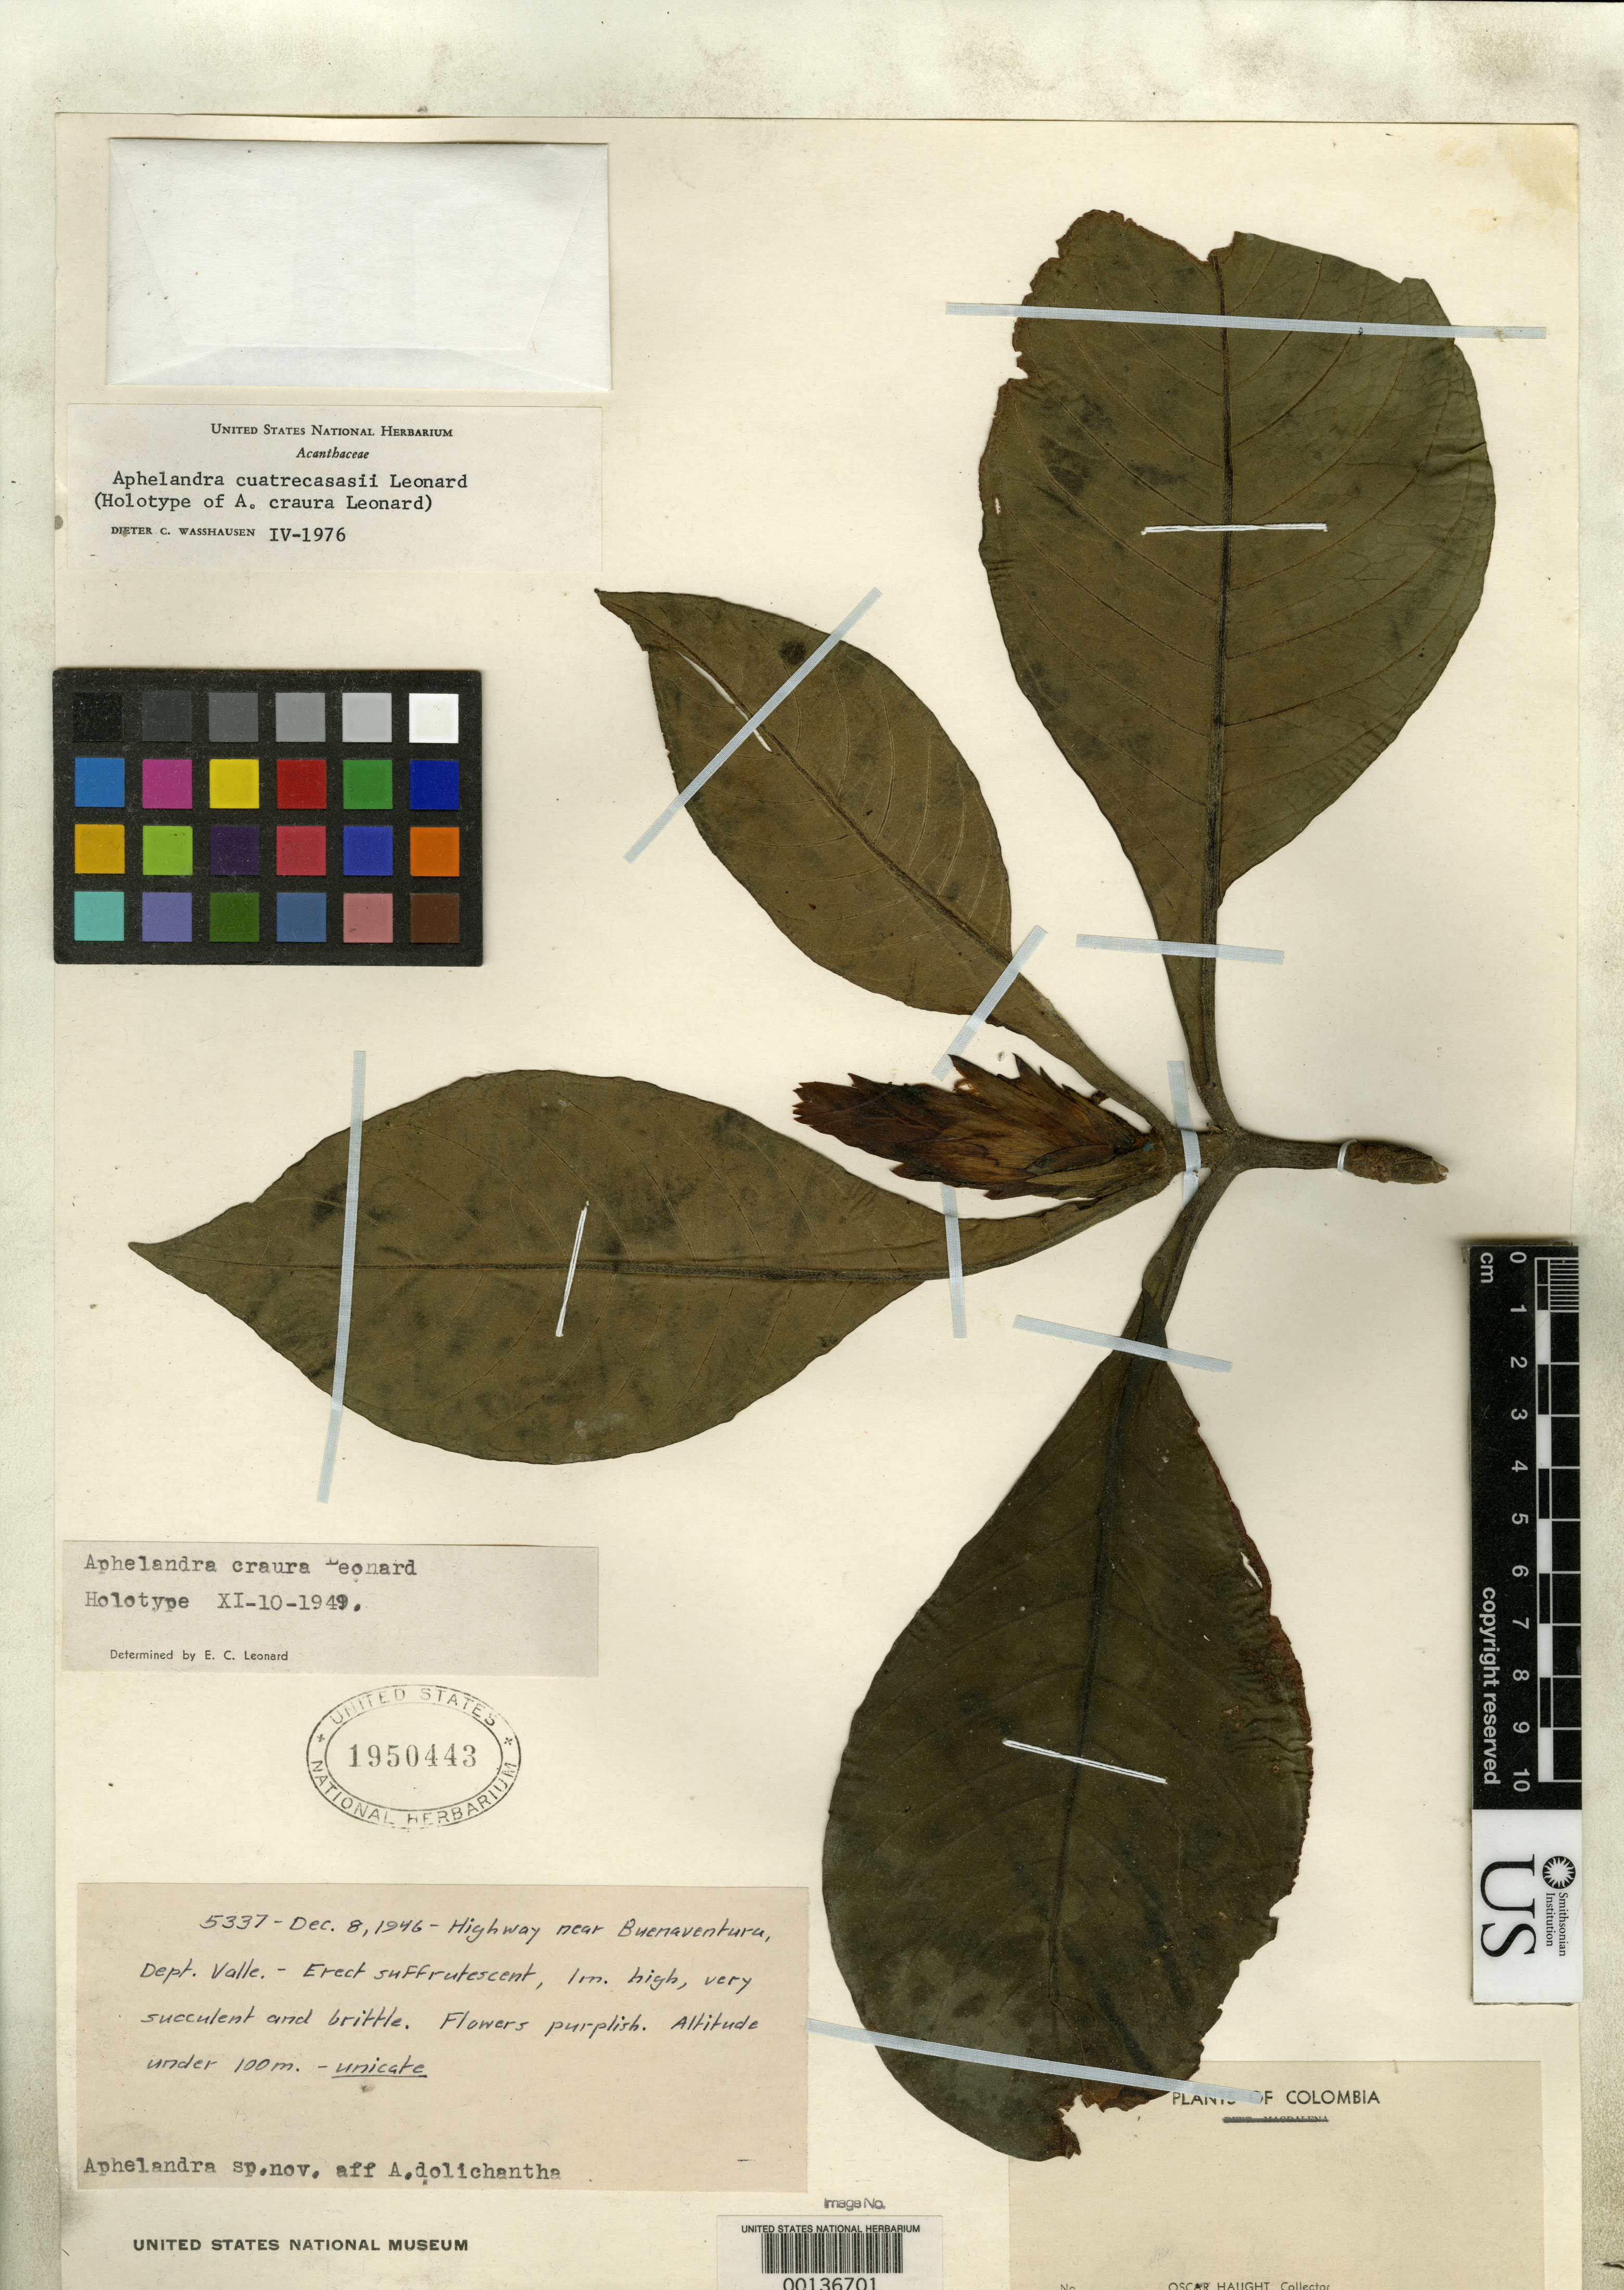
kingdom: Plantae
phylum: Tracheophyta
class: Magnoliopsida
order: Lamiales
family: Acanthaceae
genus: Aphelandra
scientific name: Aphelandra craura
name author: Leonard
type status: Holotype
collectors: O. L. Haught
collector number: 5337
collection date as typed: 08 Dec 1946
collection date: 1946-12-08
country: Colombia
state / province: Valle del Cauca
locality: Buena Ventura.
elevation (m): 100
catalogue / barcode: US 1950443